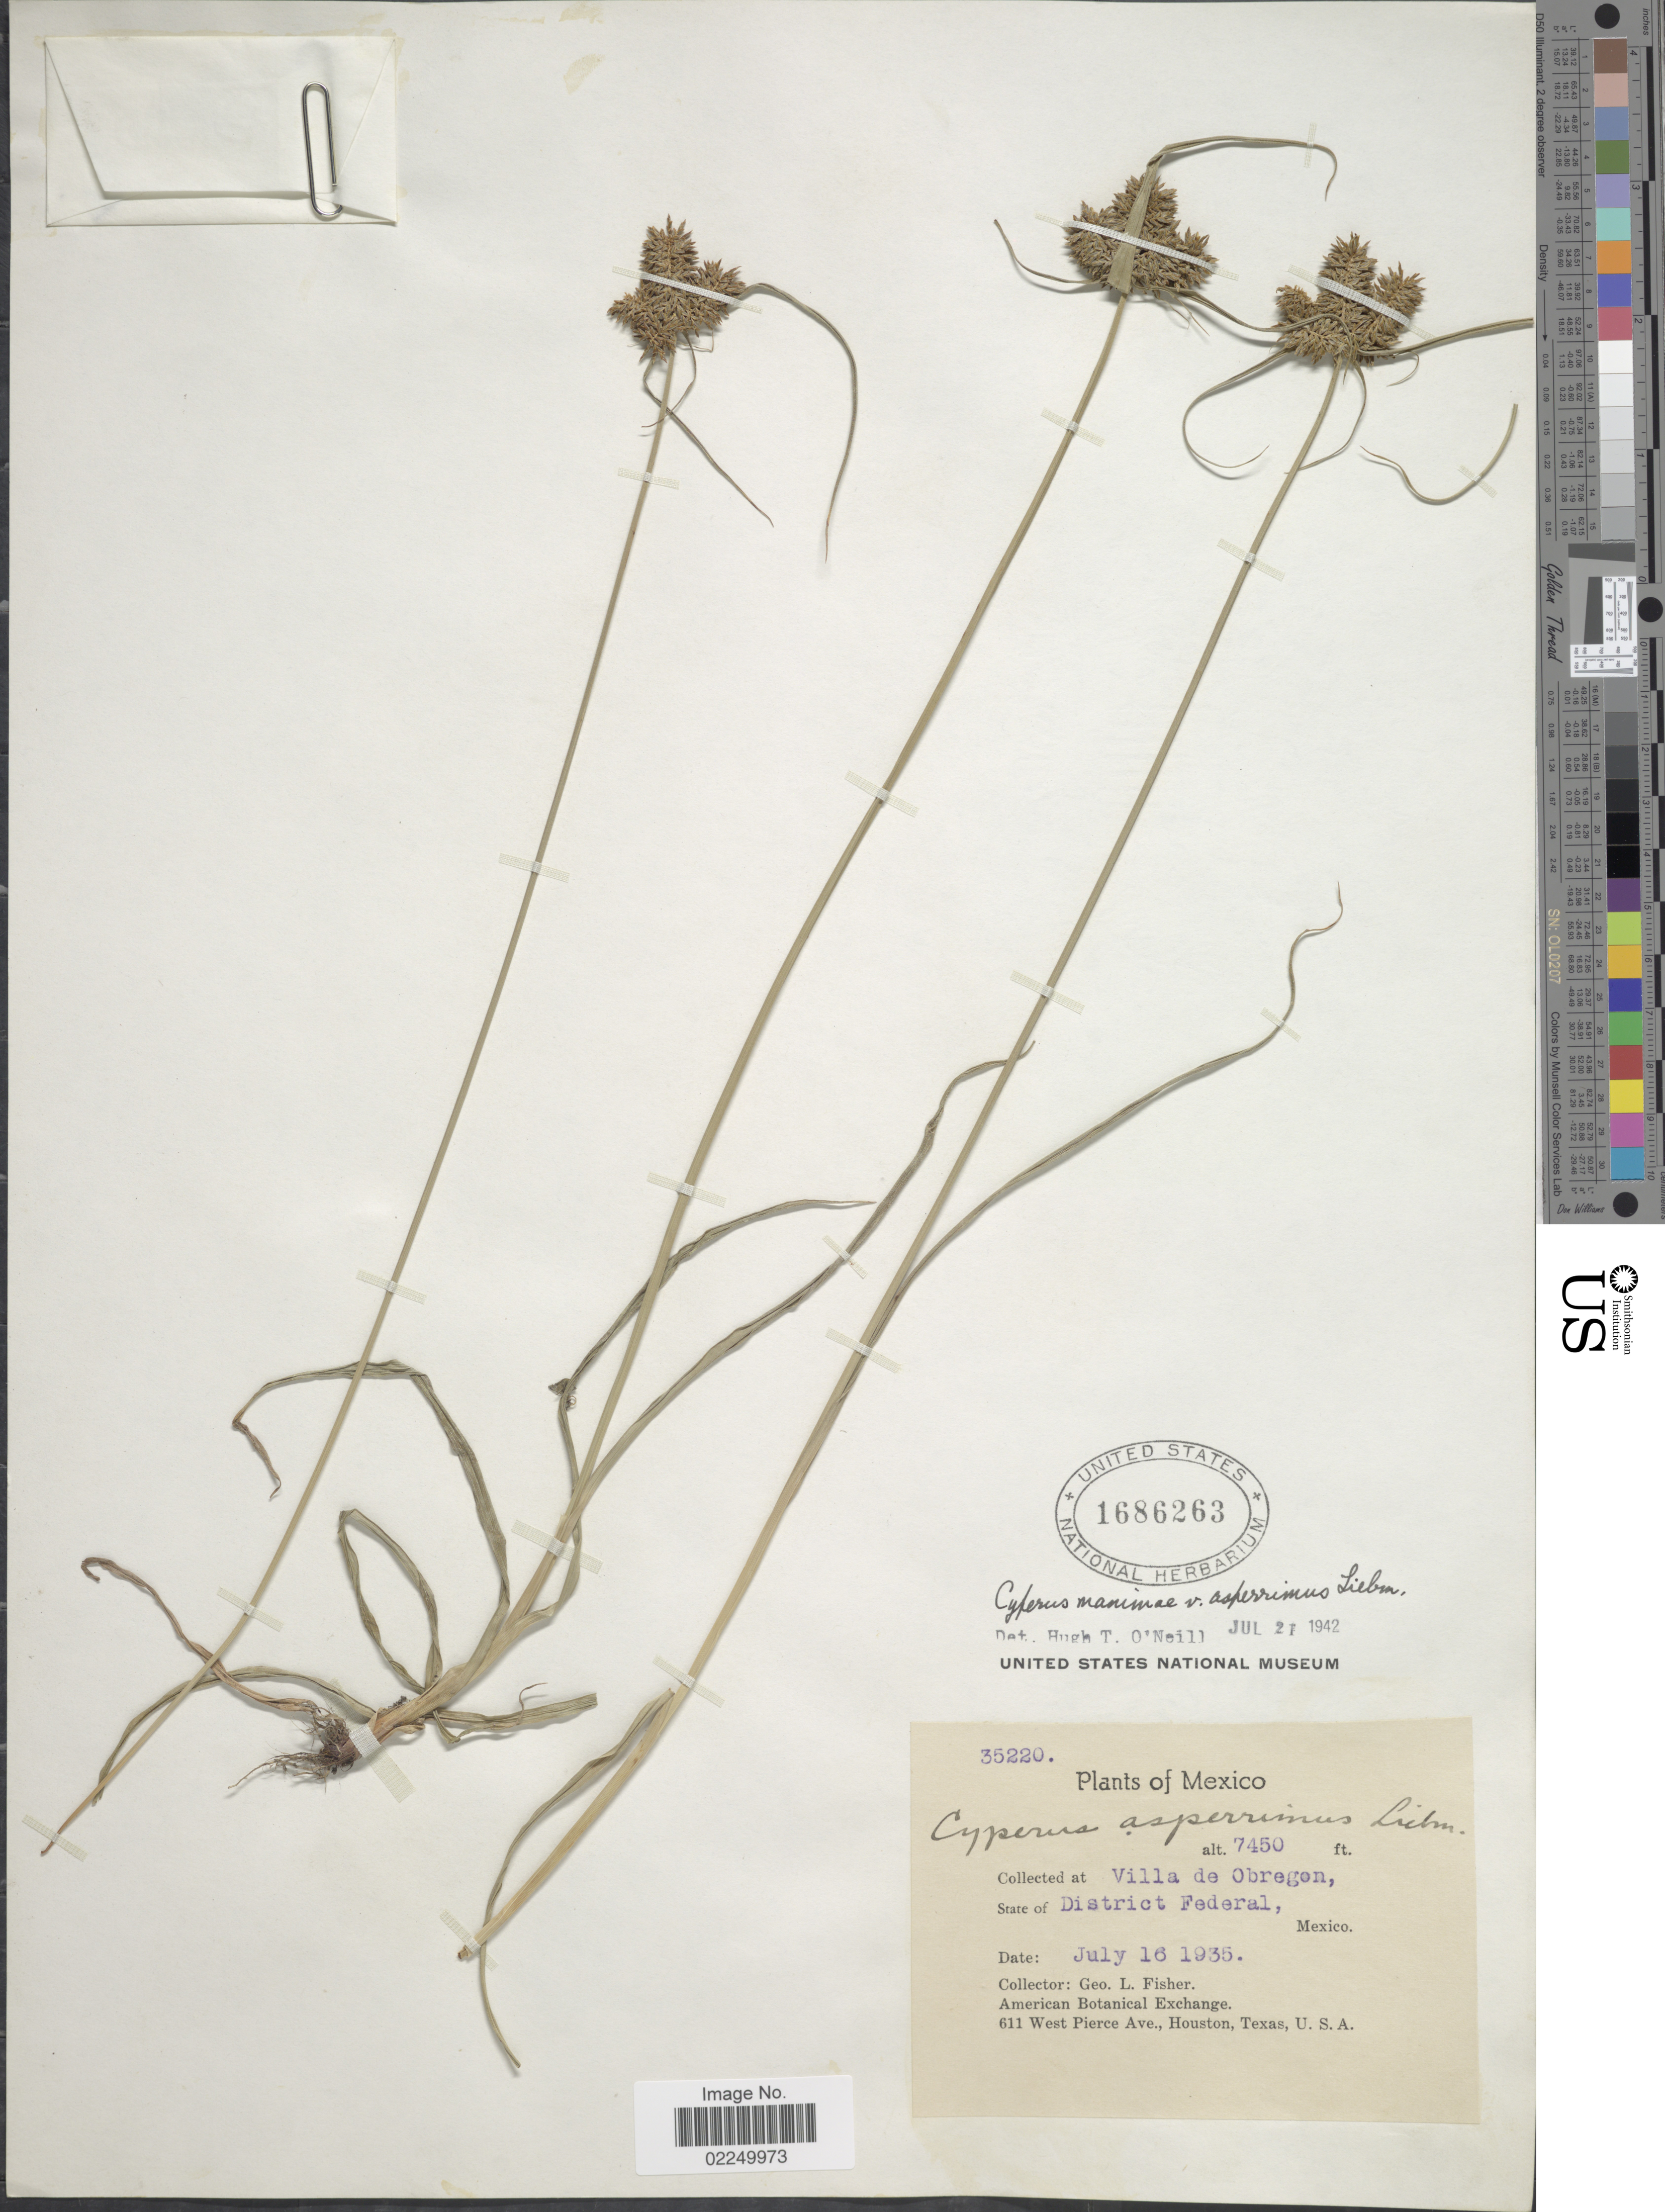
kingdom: Plantae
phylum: Tracheophyta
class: Liliopsida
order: Poales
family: Cyperaceae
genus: Cyperus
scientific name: Cyperus manimae var. asperrimus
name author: (Liebm.) Kük.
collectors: G. L. Fisher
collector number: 35220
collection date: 1935-07-16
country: Mexico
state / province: Distrito Federal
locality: Villa de Obregon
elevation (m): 2271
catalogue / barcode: US 1686263